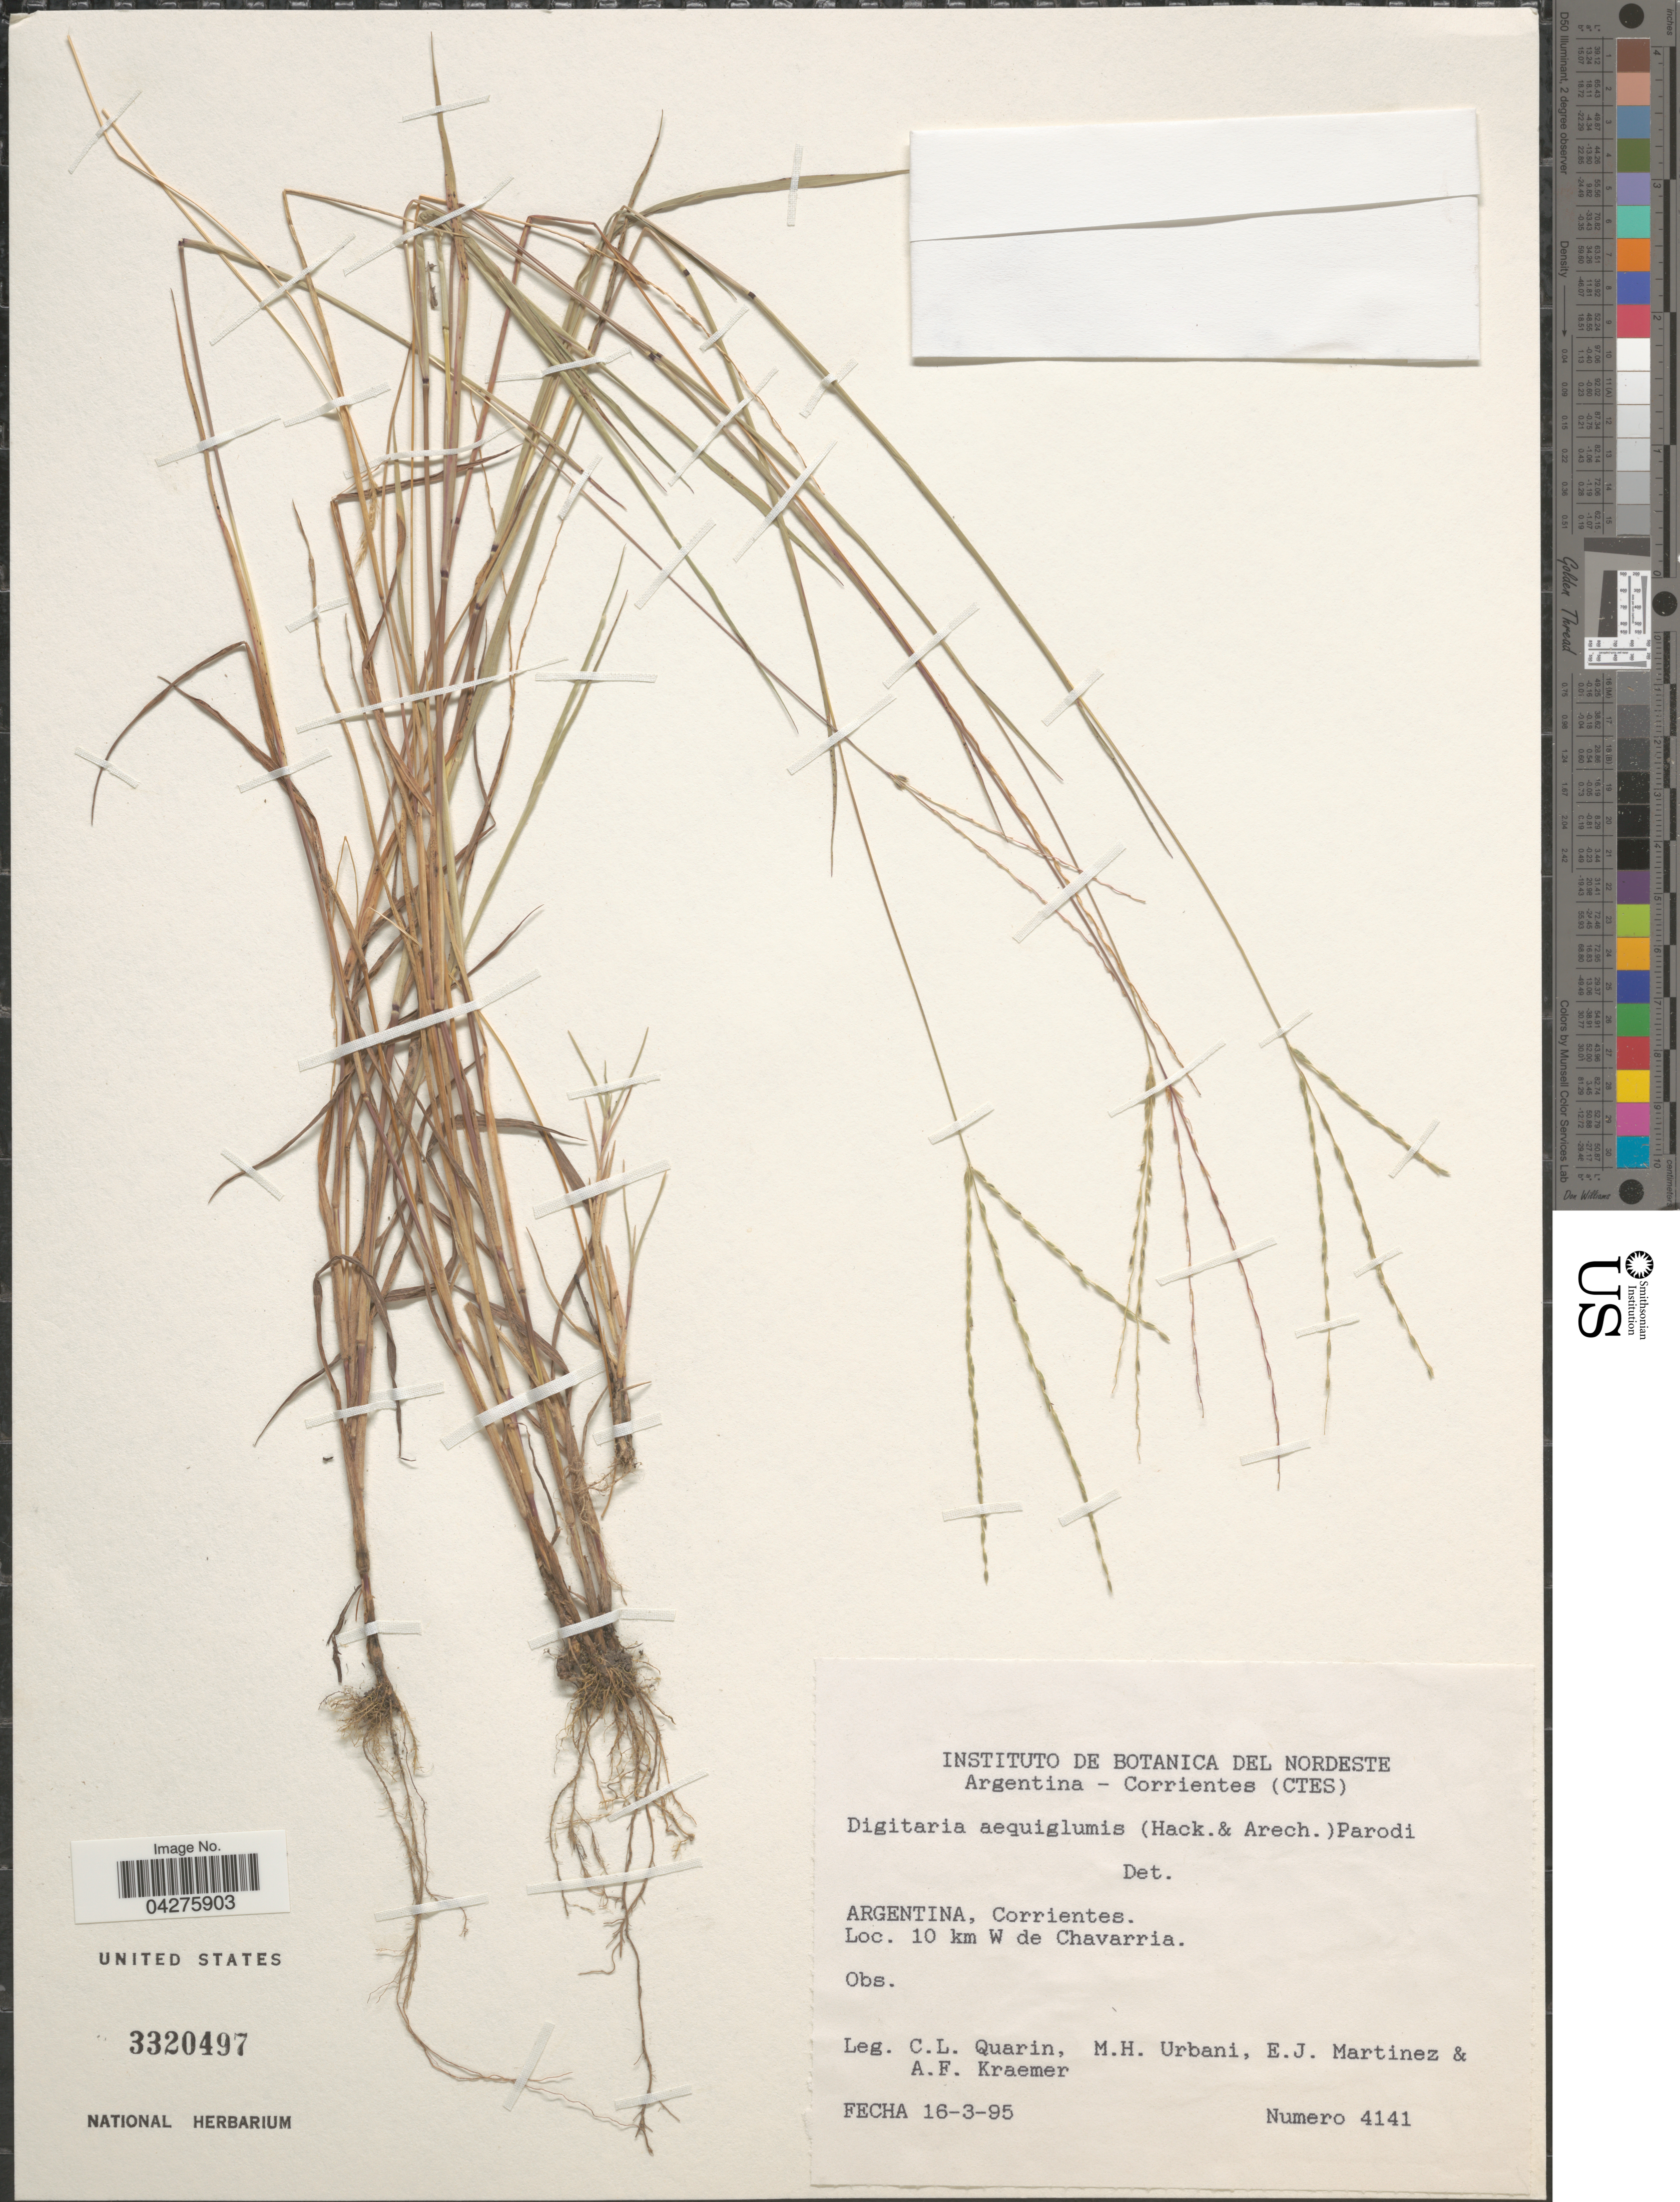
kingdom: Plantae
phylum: Tracheophyta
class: Liliopsida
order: Poales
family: Poaceae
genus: Digitaria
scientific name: Digitaria aequiglumis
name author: (Hack. & Arechav.) Parodi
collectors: C. Quarin, M. Urbani, E. Martínez & A. Kraemer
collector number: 4141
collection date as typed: Transcribed d/m/y: 16/3/95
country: Argentina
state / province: Corrientes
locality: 10 km W de Chavarria.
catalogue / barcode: US 3320497